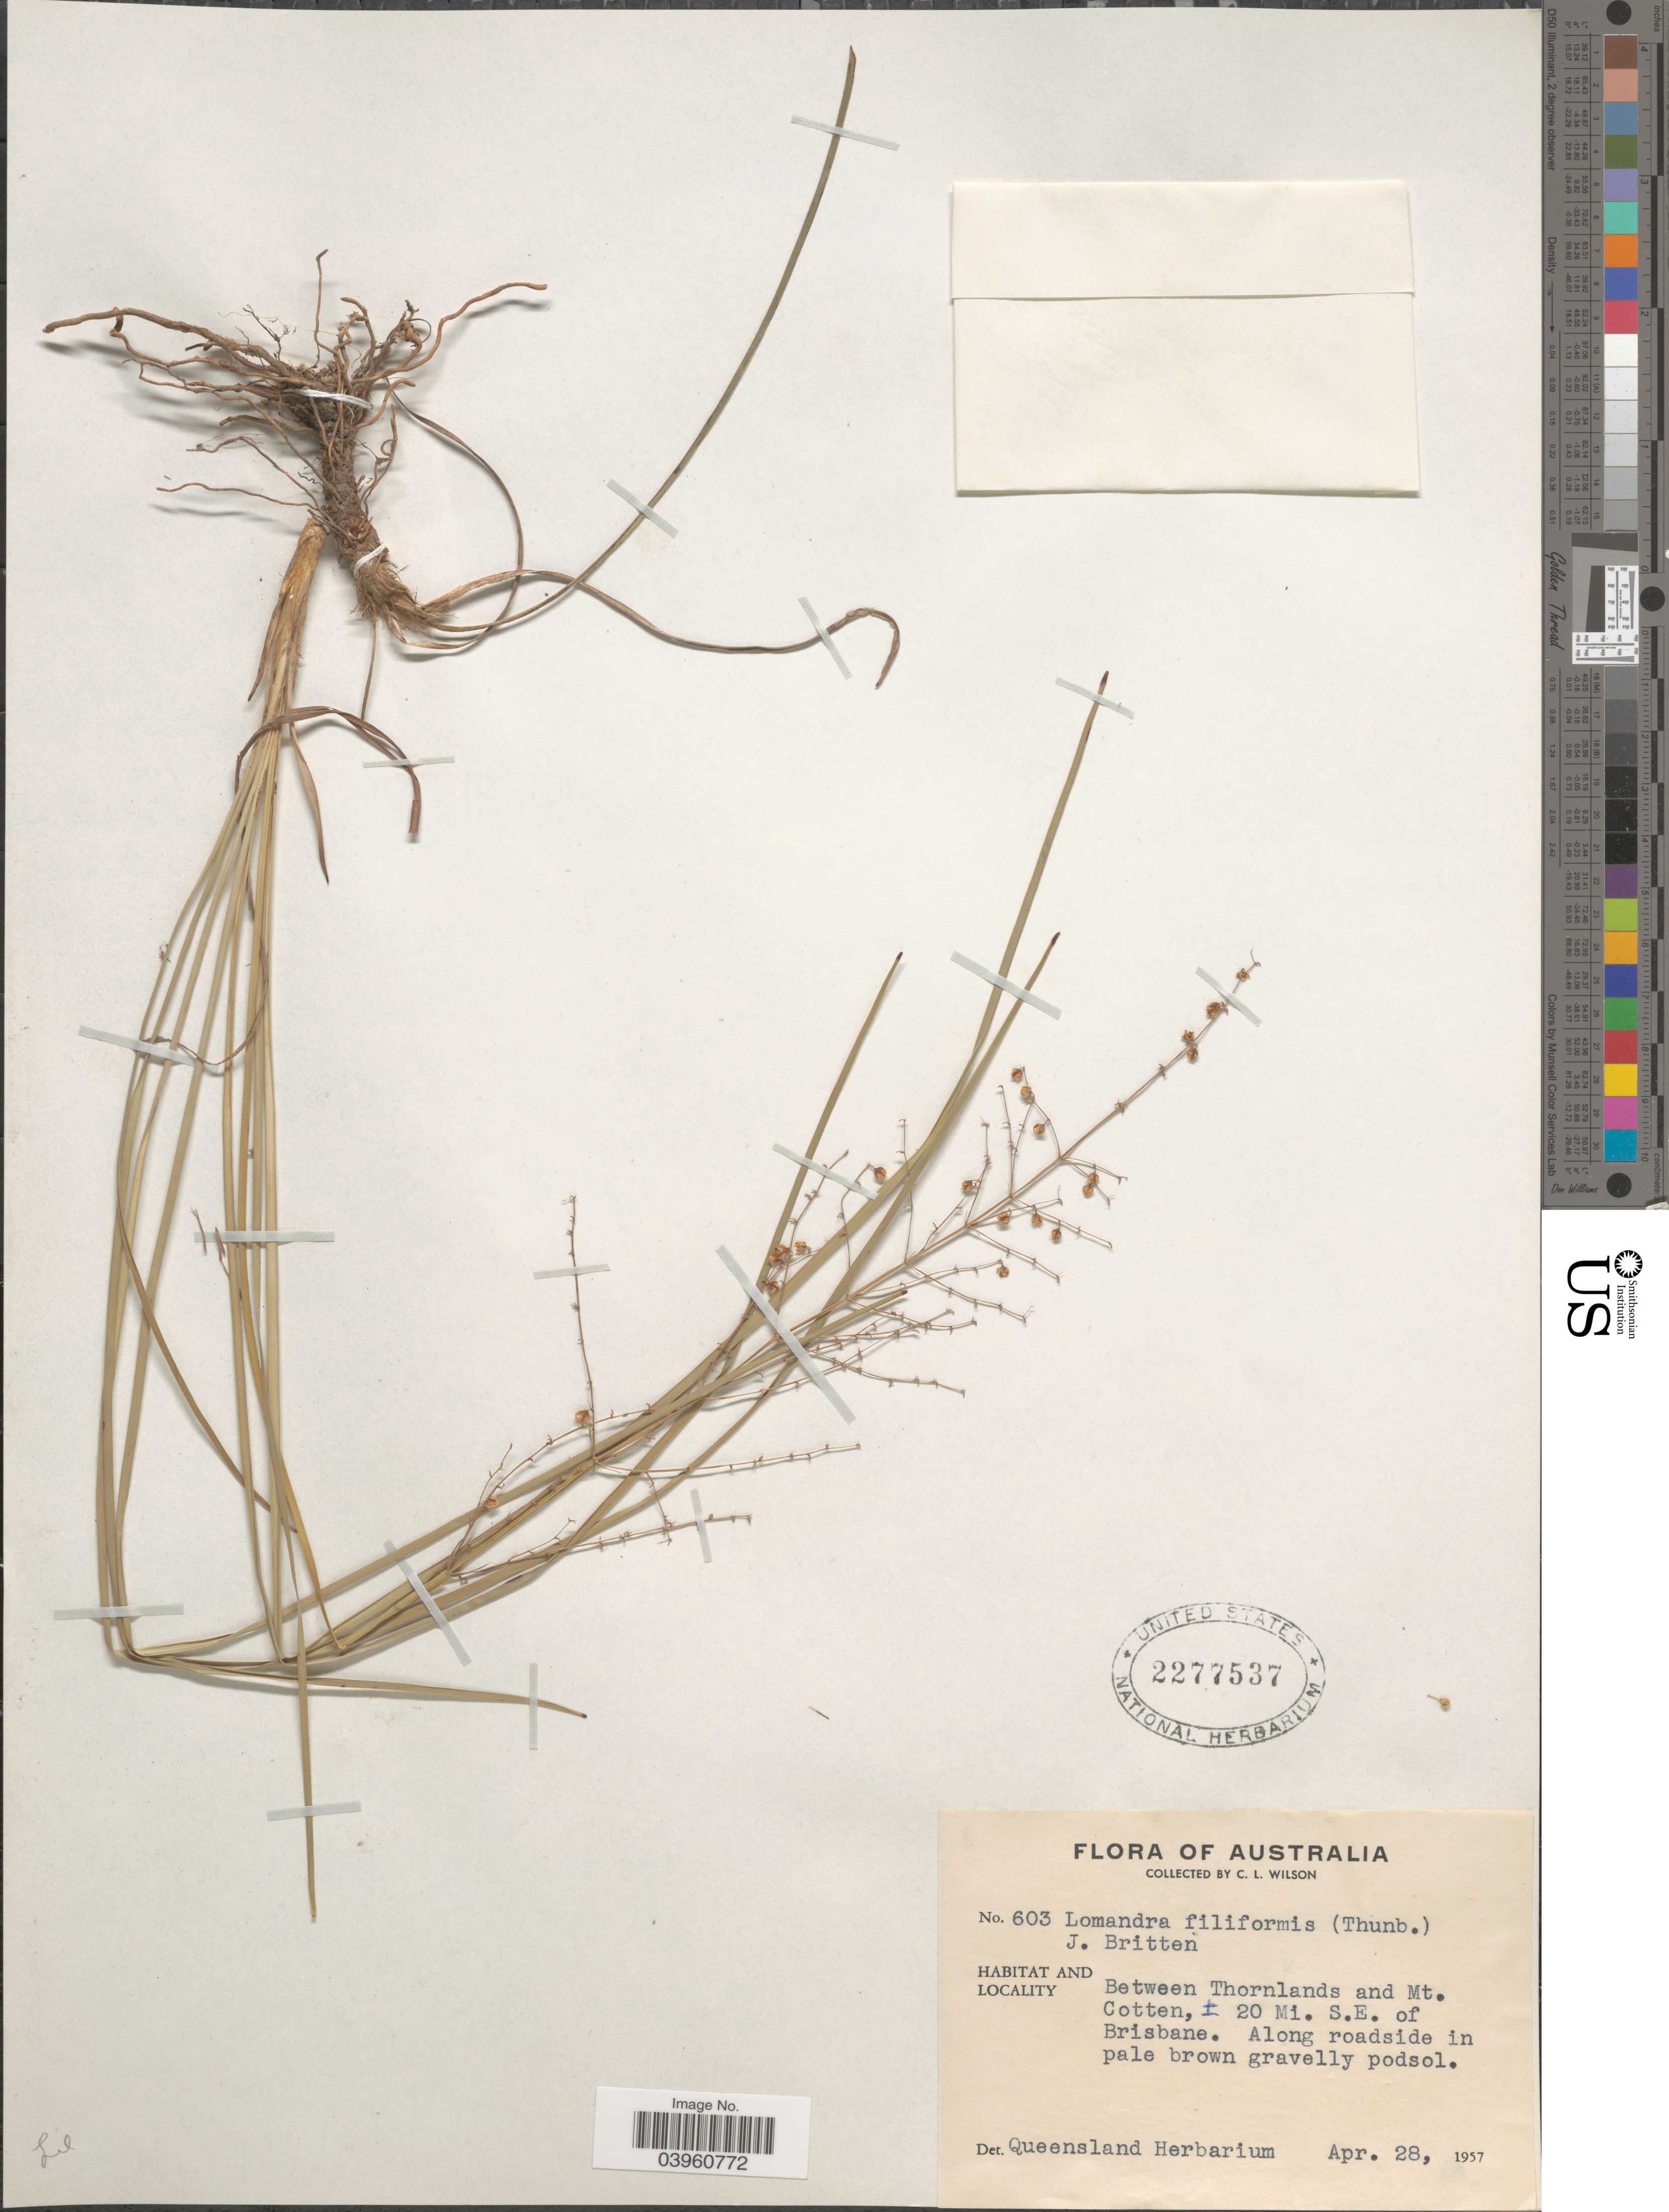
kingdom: Plantae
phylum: Tracheophyta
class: Liliopsida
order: Asparagales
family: Asparagaceae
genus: Lomandra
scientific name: Lomandra filiformis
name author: (Thunb.) Britten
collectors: C. L. Wilson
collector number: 603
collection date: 1957-04-28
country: Australia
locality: Between Thornlands and Mt. Cotten, ± 20 Mi. S.E. of Brisbane.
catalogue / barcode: US 2277537